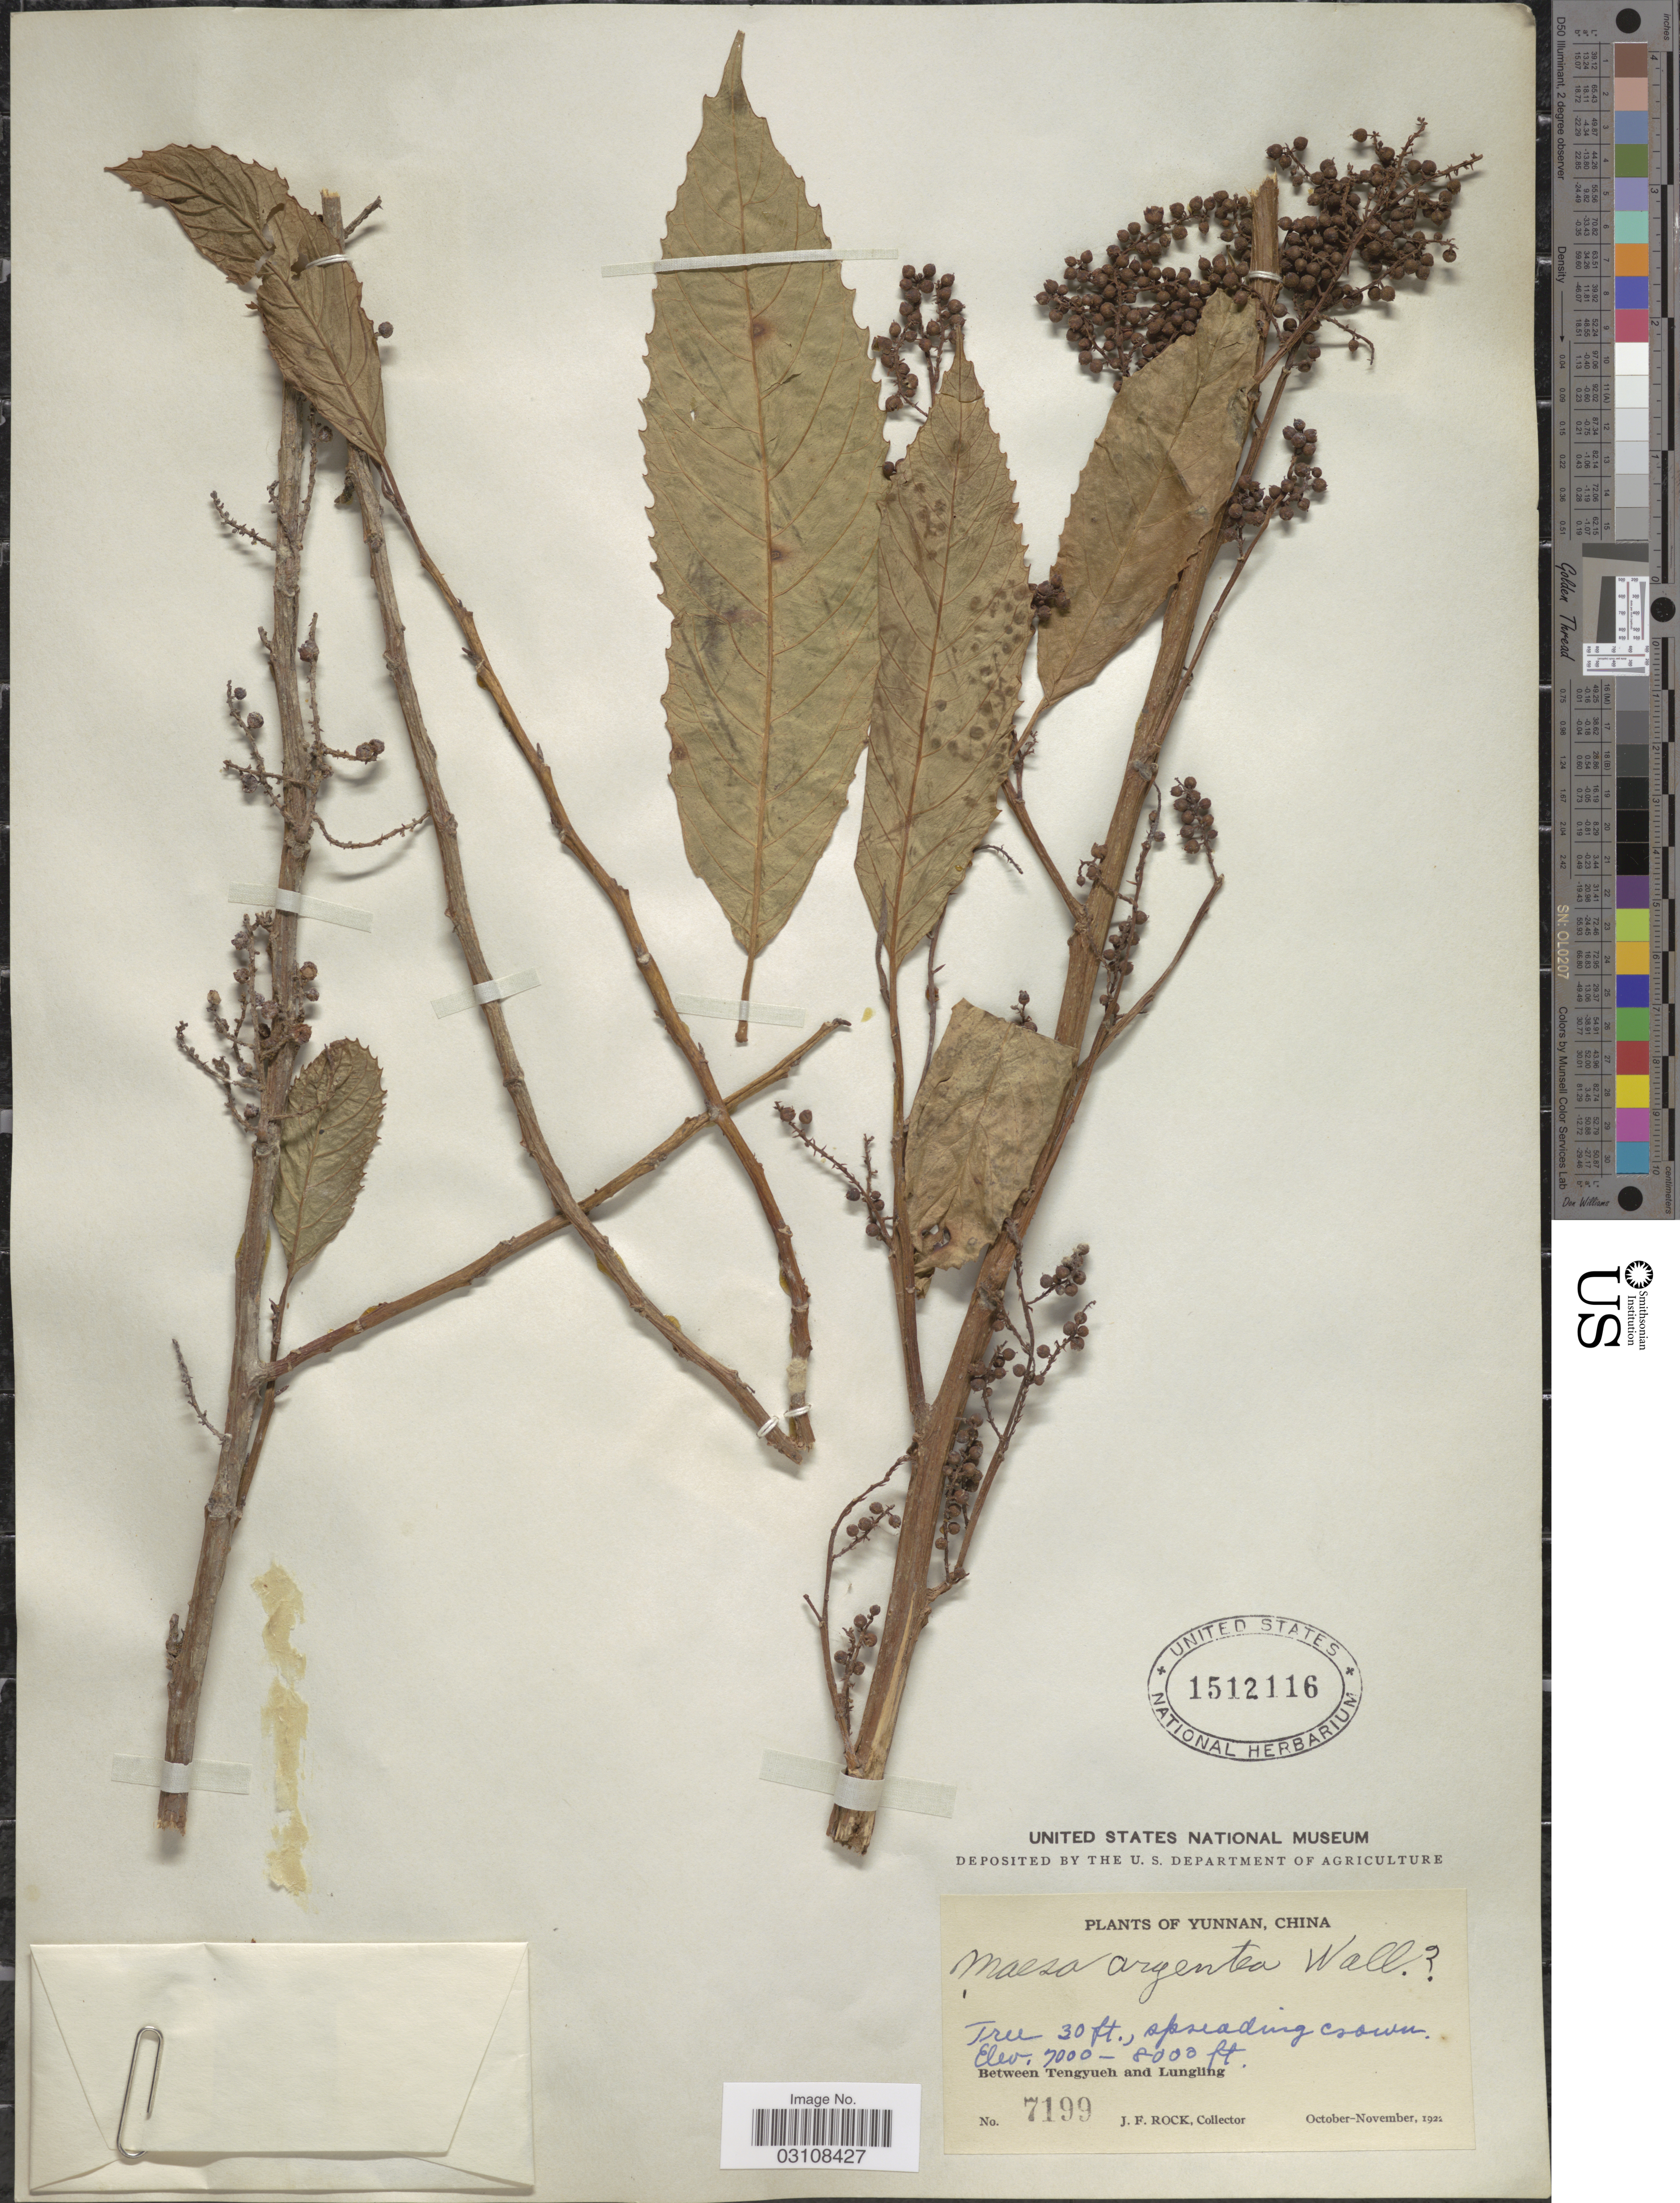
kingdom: Plantae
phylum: Tracheophyta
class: Magnoliopsida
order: Ericales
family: Primulaceae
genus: Maesa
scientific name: Maesa argentea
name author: Wall.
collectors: J. Rock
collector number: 7199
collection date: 1922-10/1922-11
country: China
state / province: Yunnan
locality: Between Tengyueh and Lungling.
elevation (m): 2134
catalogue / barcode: US 1512116